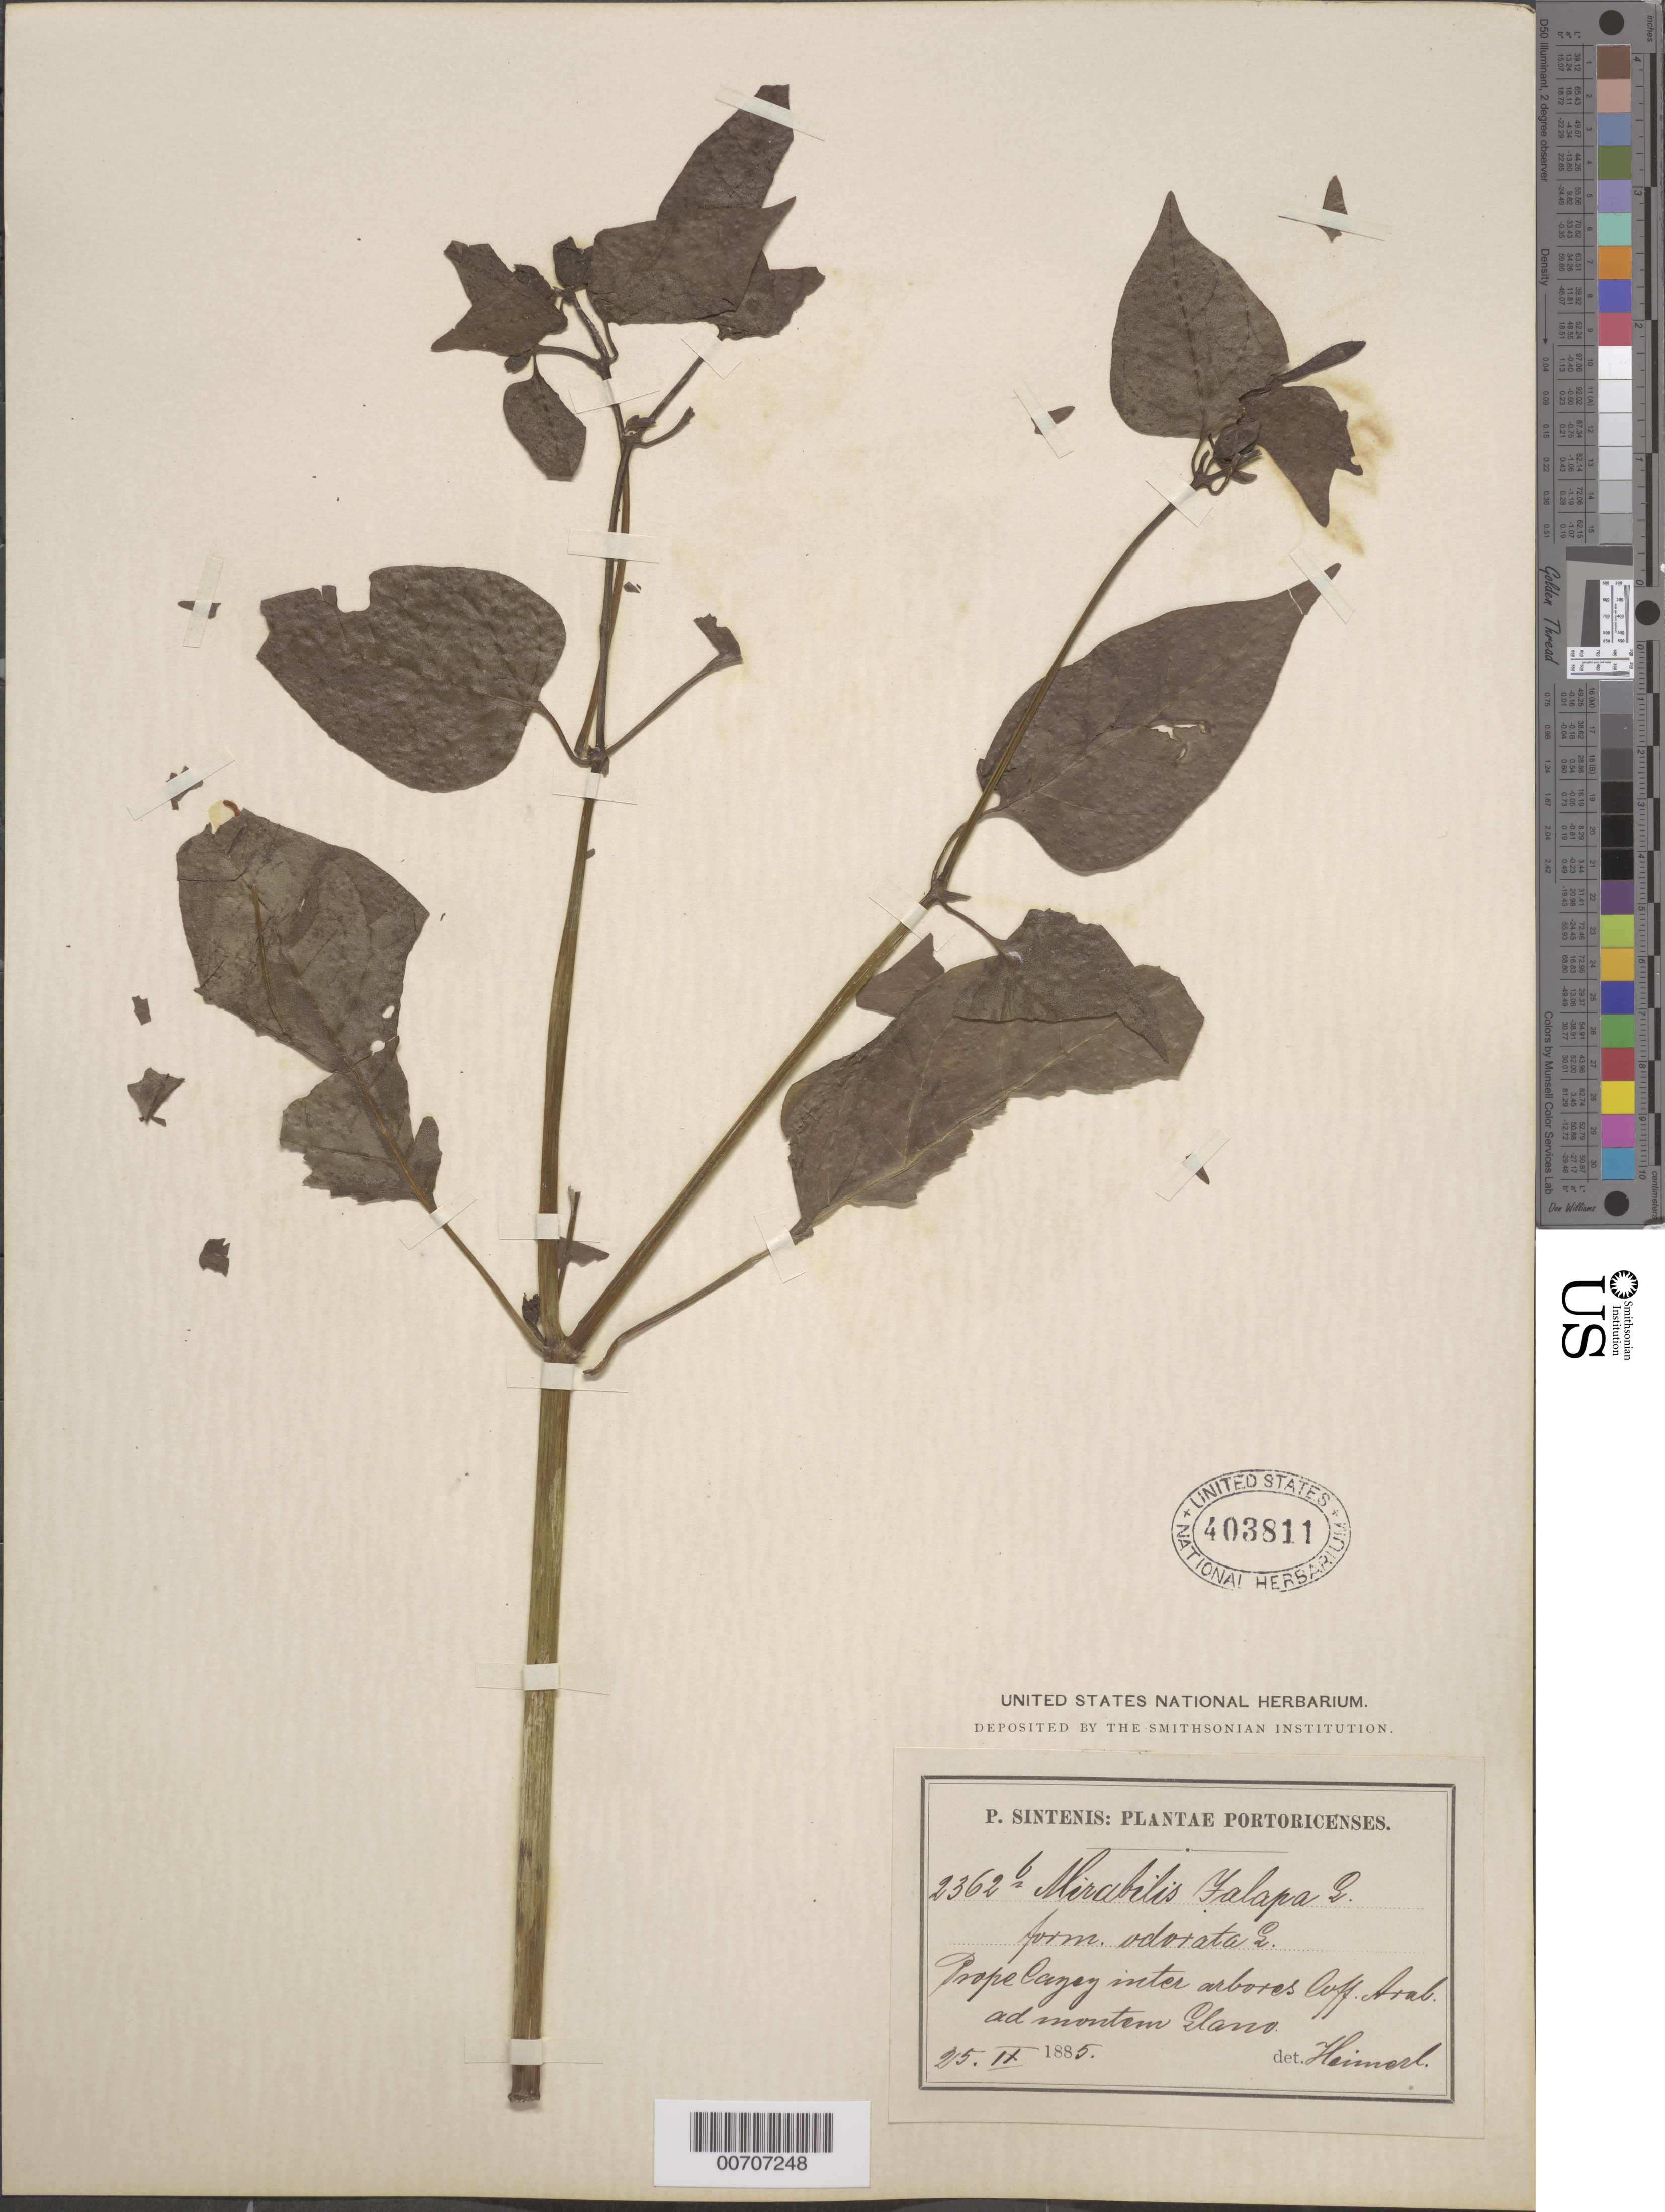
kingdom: Plantae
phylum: Tracheophyta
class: Magnoliopsida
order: Caryophyllales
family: Nyctaginaceae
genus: Mirabilis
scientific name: Mirabilis jalapa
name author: L.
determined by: Heimerl, A.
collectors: P. Sintenis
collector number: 2362 b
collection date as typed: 25 Sep 1885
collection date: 1885-09-25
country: Puerto Rico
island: Greater Antilles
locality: Prope Cayey inter arbores Coff. Arab. Ad montem Llano.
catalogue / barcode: US 403811